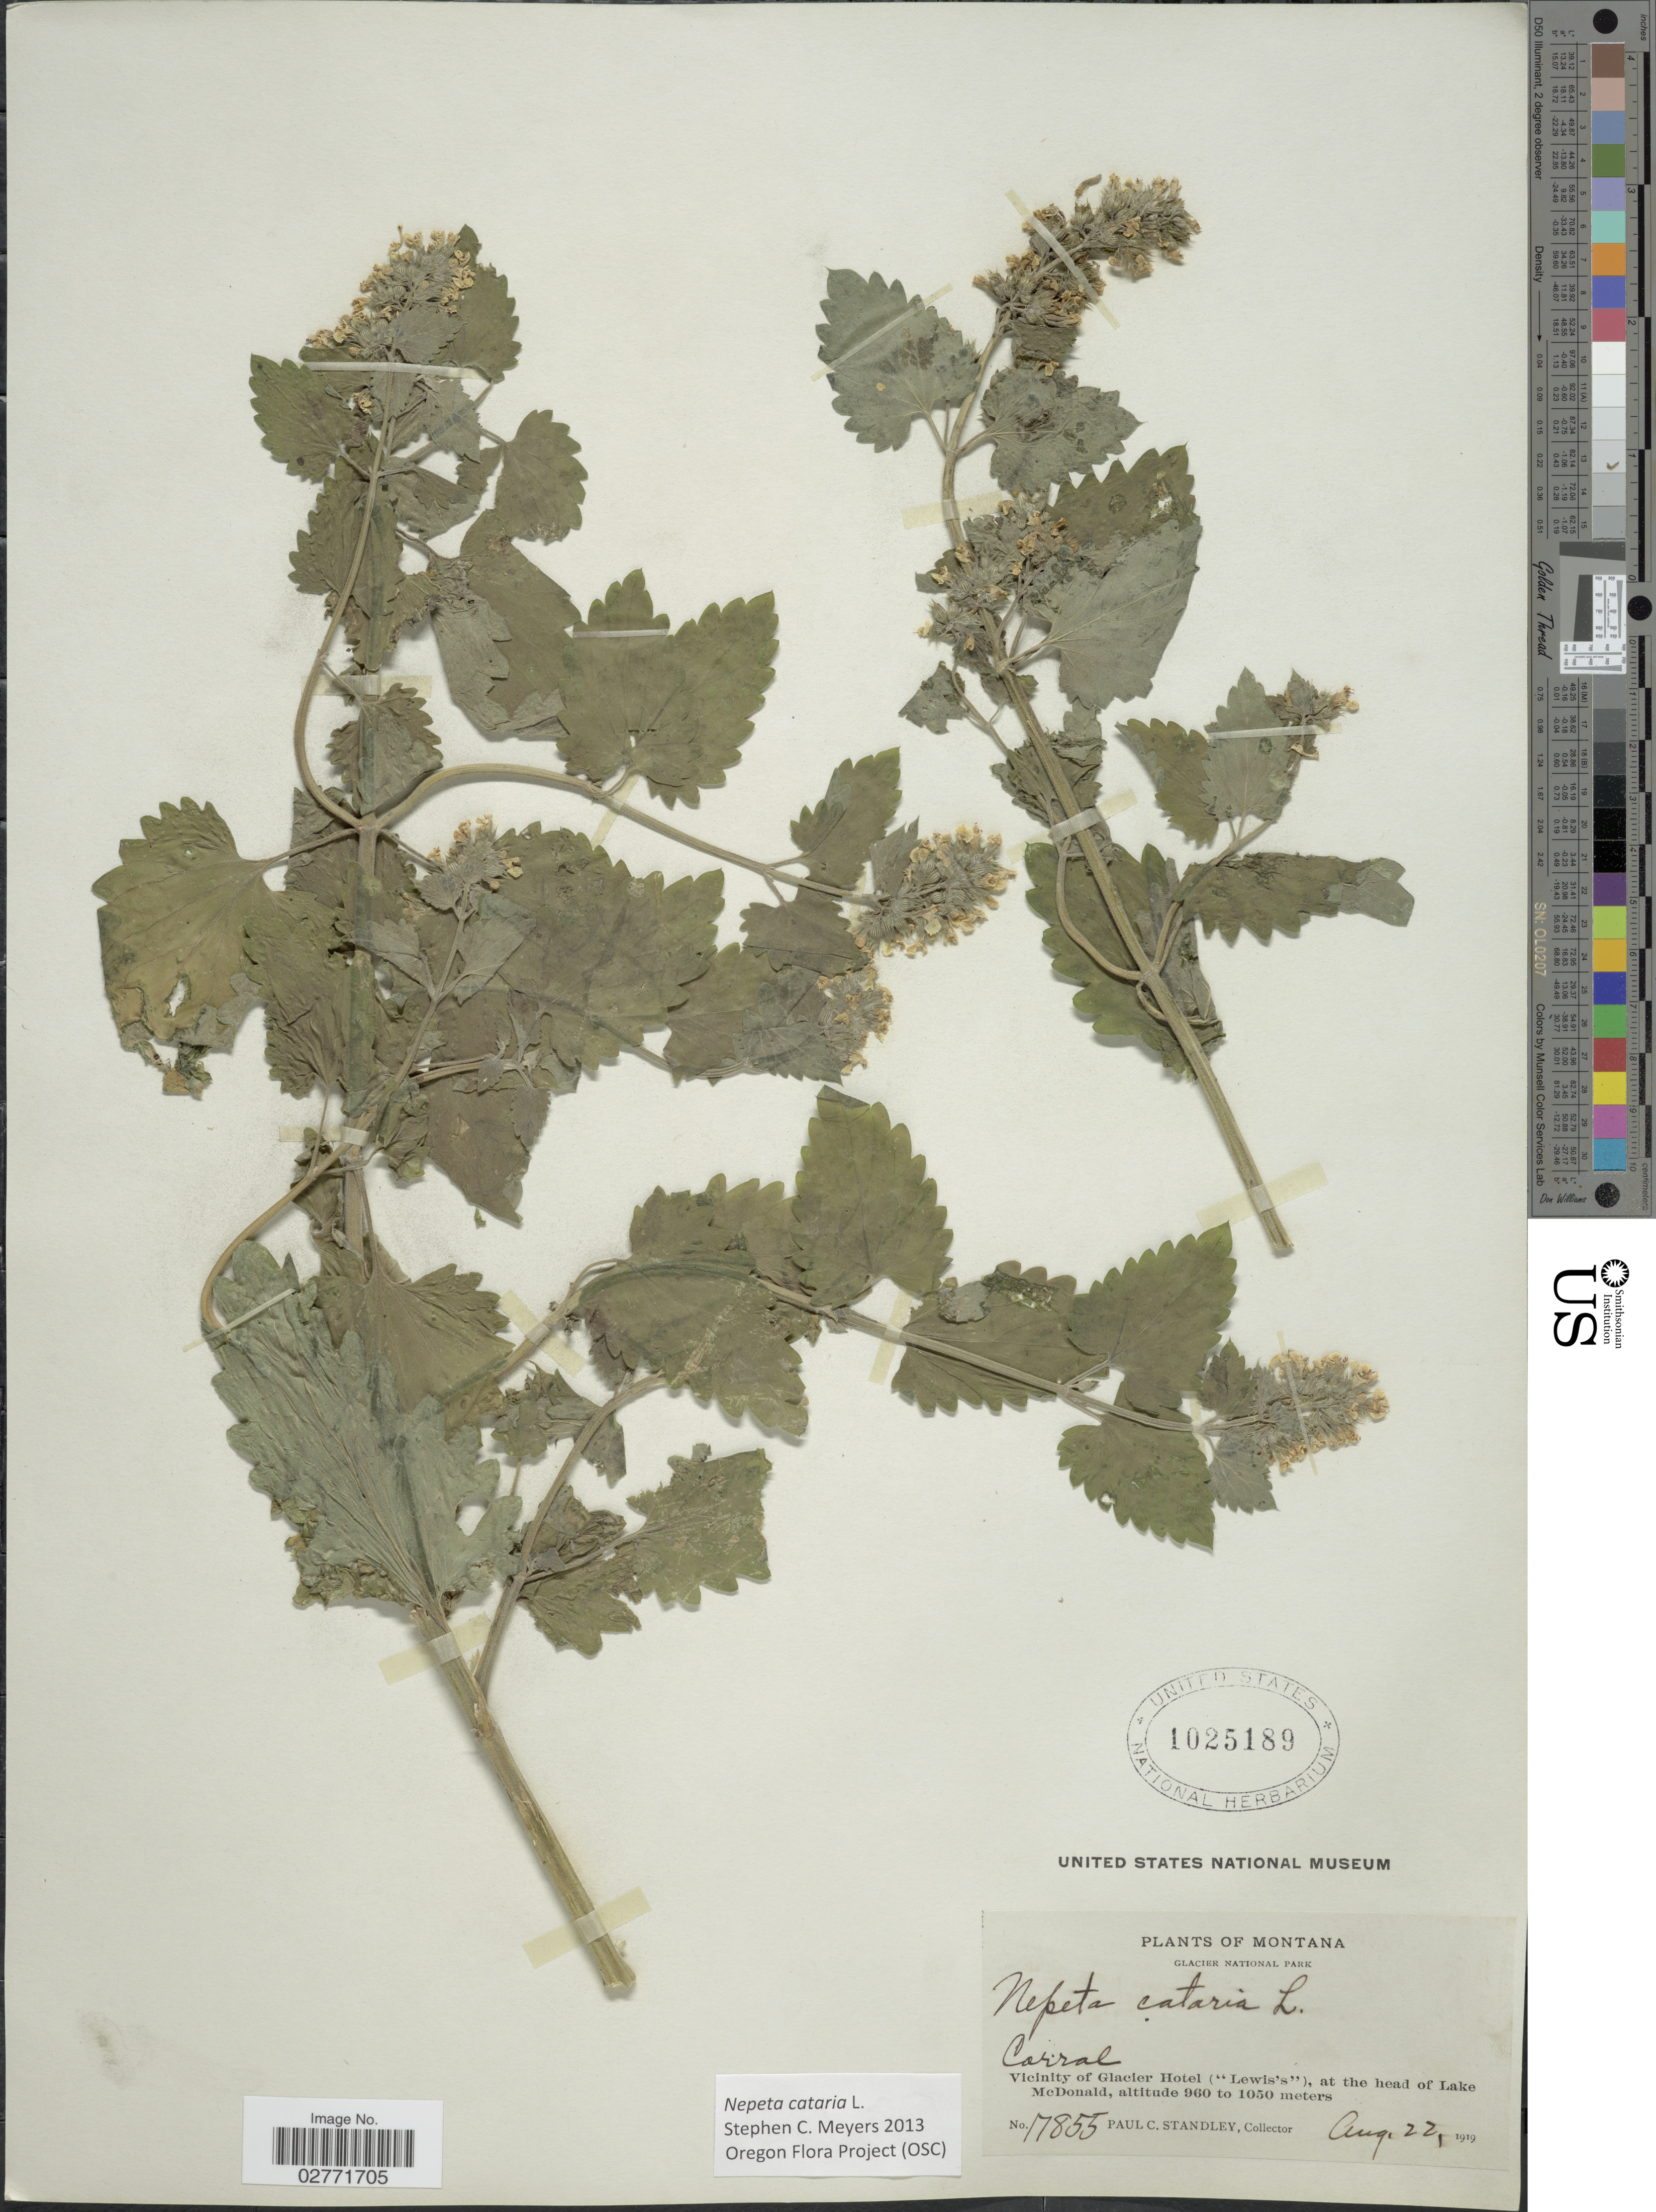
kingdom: Plantae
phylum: Tracheophyta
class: Magnoliopsida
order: Lamiales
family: Lamiaceae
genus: Nepeta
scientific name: Nepeta cataria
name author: L.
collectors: P. C. Standley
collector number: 17855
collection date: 1919-08-22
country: United States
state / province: Montana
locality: Glacier National Park. Vicinity of Glacier Hotel ("Lewis's"), at the head of Lake McDonald.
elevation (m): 960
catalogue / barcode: US 1025189